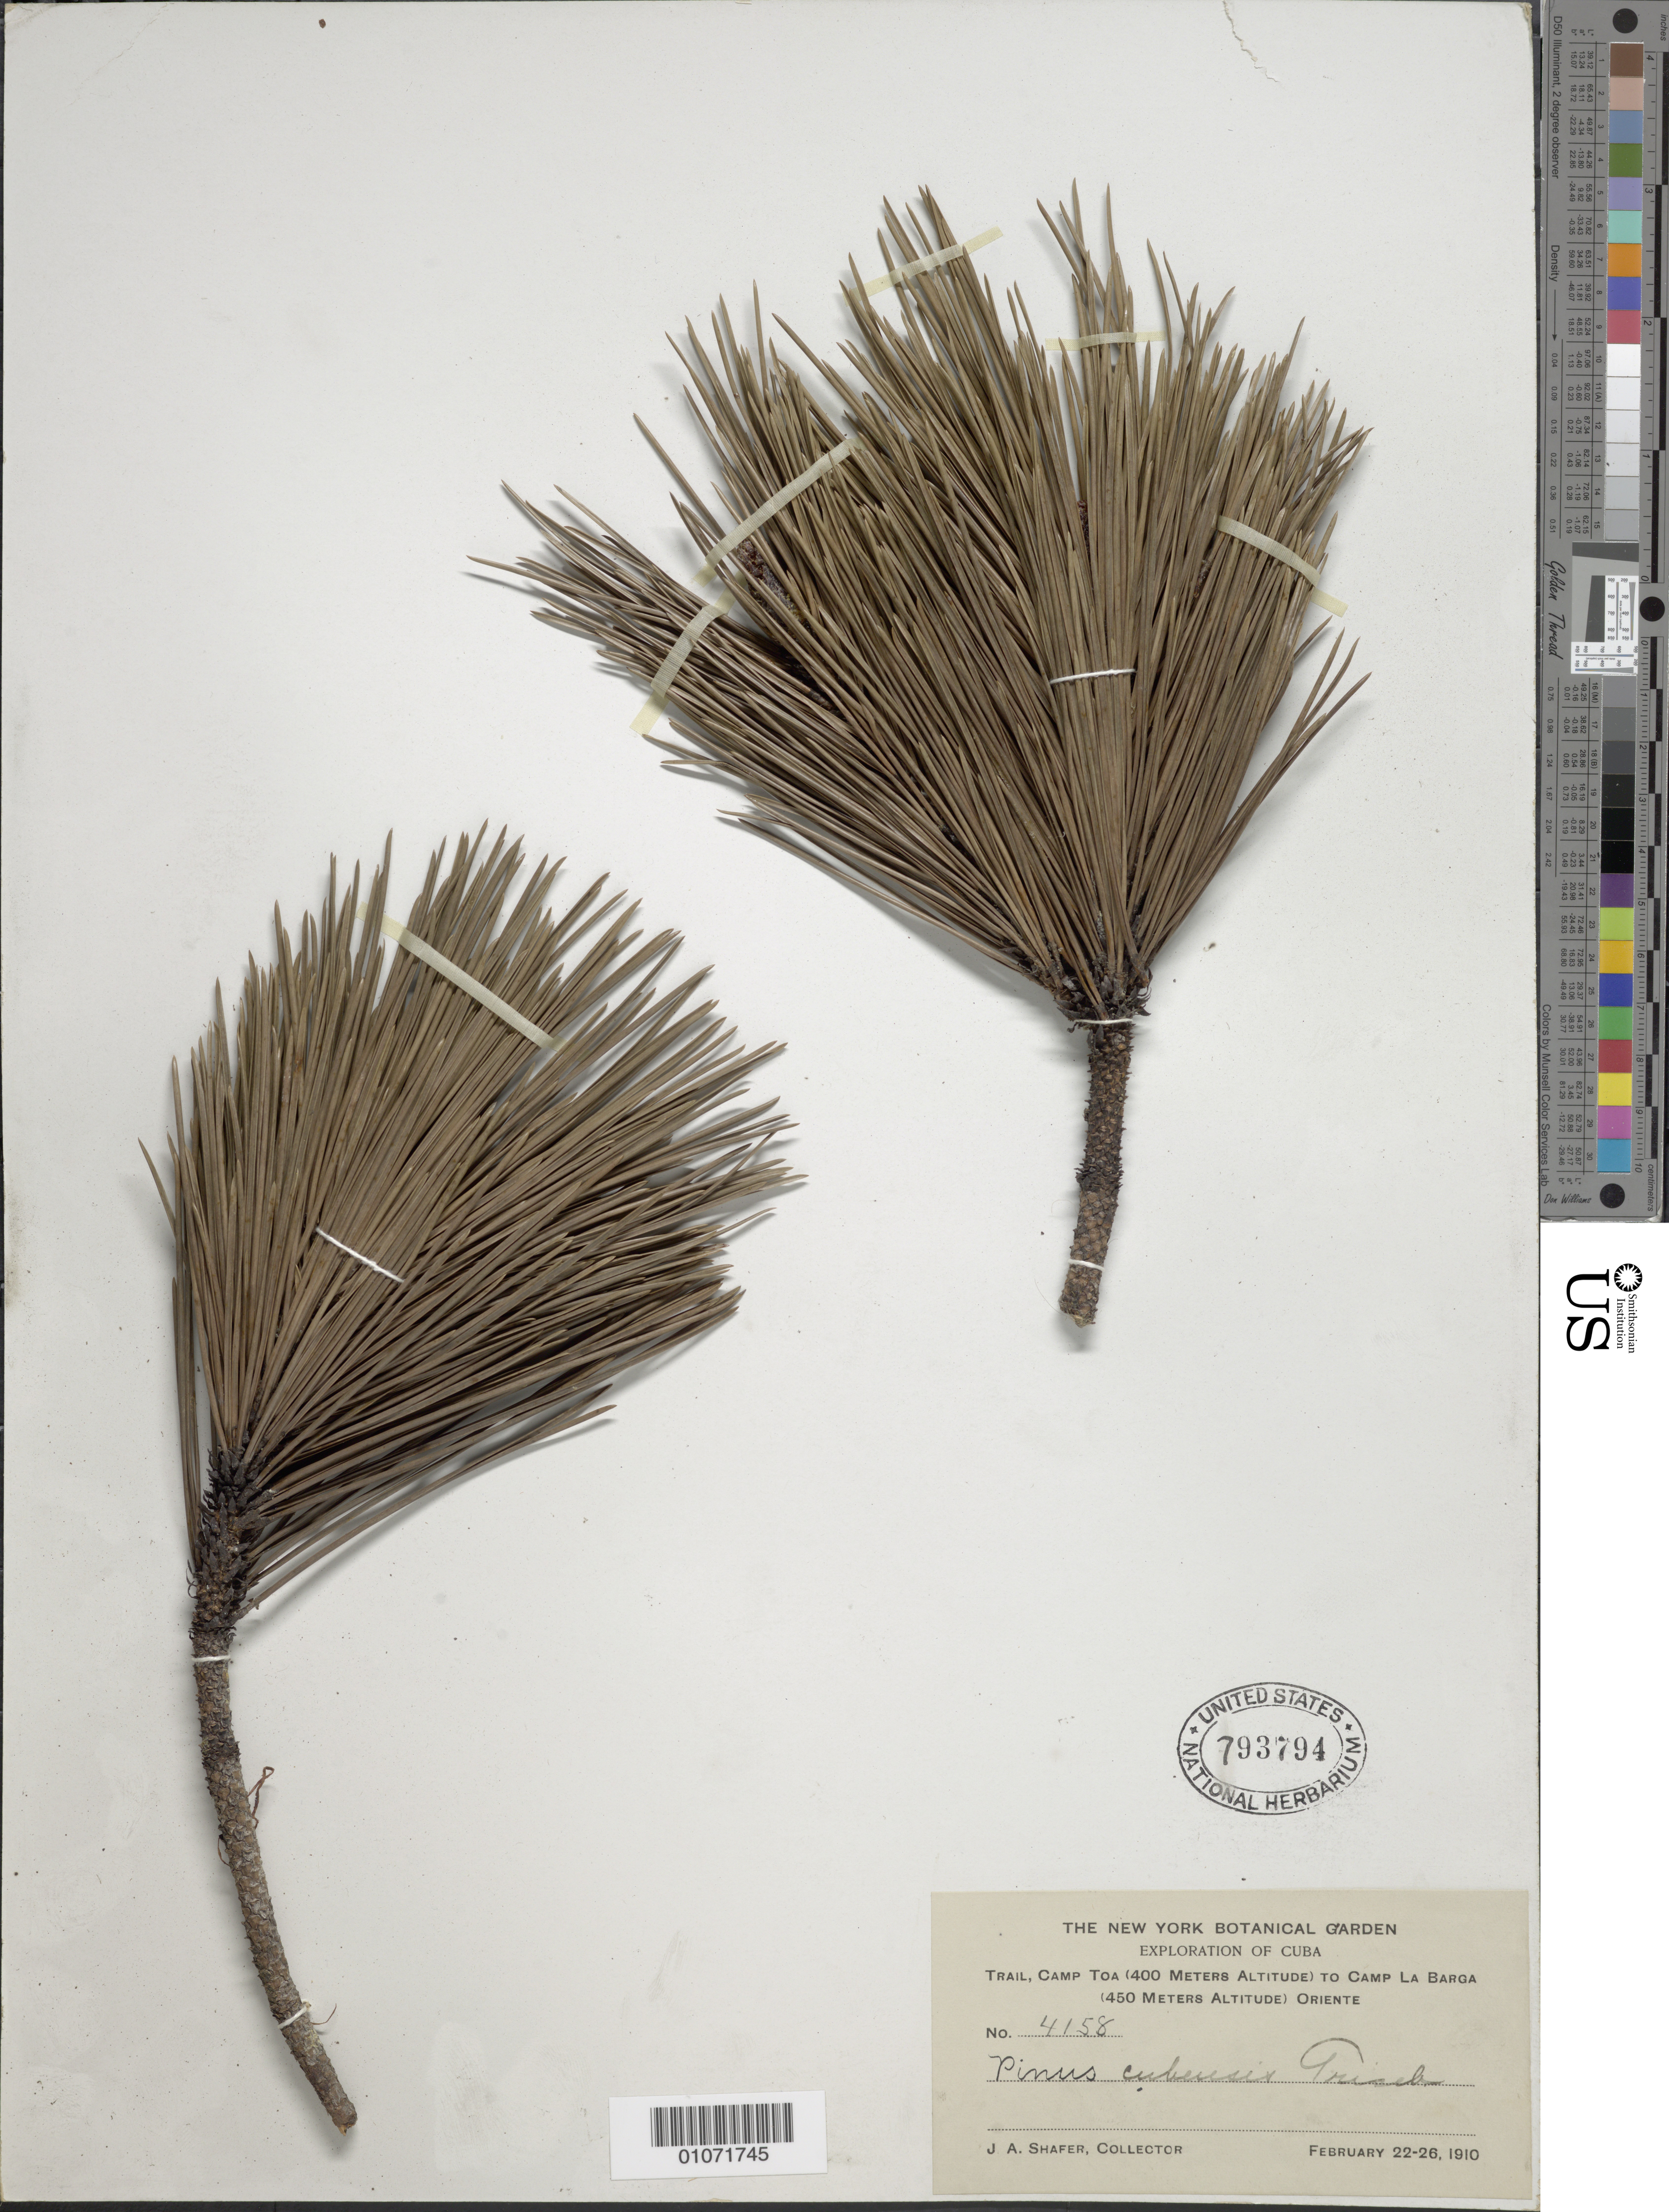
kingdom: Plantae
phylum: Tracheophyta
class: Pinopsida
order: Pinales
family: Pinaceae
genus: Pinus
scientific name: Pinus cubensis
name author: Griseb.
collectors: J. A. Shafer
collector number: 4158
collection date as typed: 22 Feb 1910 to 26 Feb 1910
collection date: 1910-02-22/1910-02-26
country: Cuba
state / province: Oriente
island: Cuba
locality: Trail camp to Camp La Barga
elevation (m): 400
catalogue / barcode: US 793794